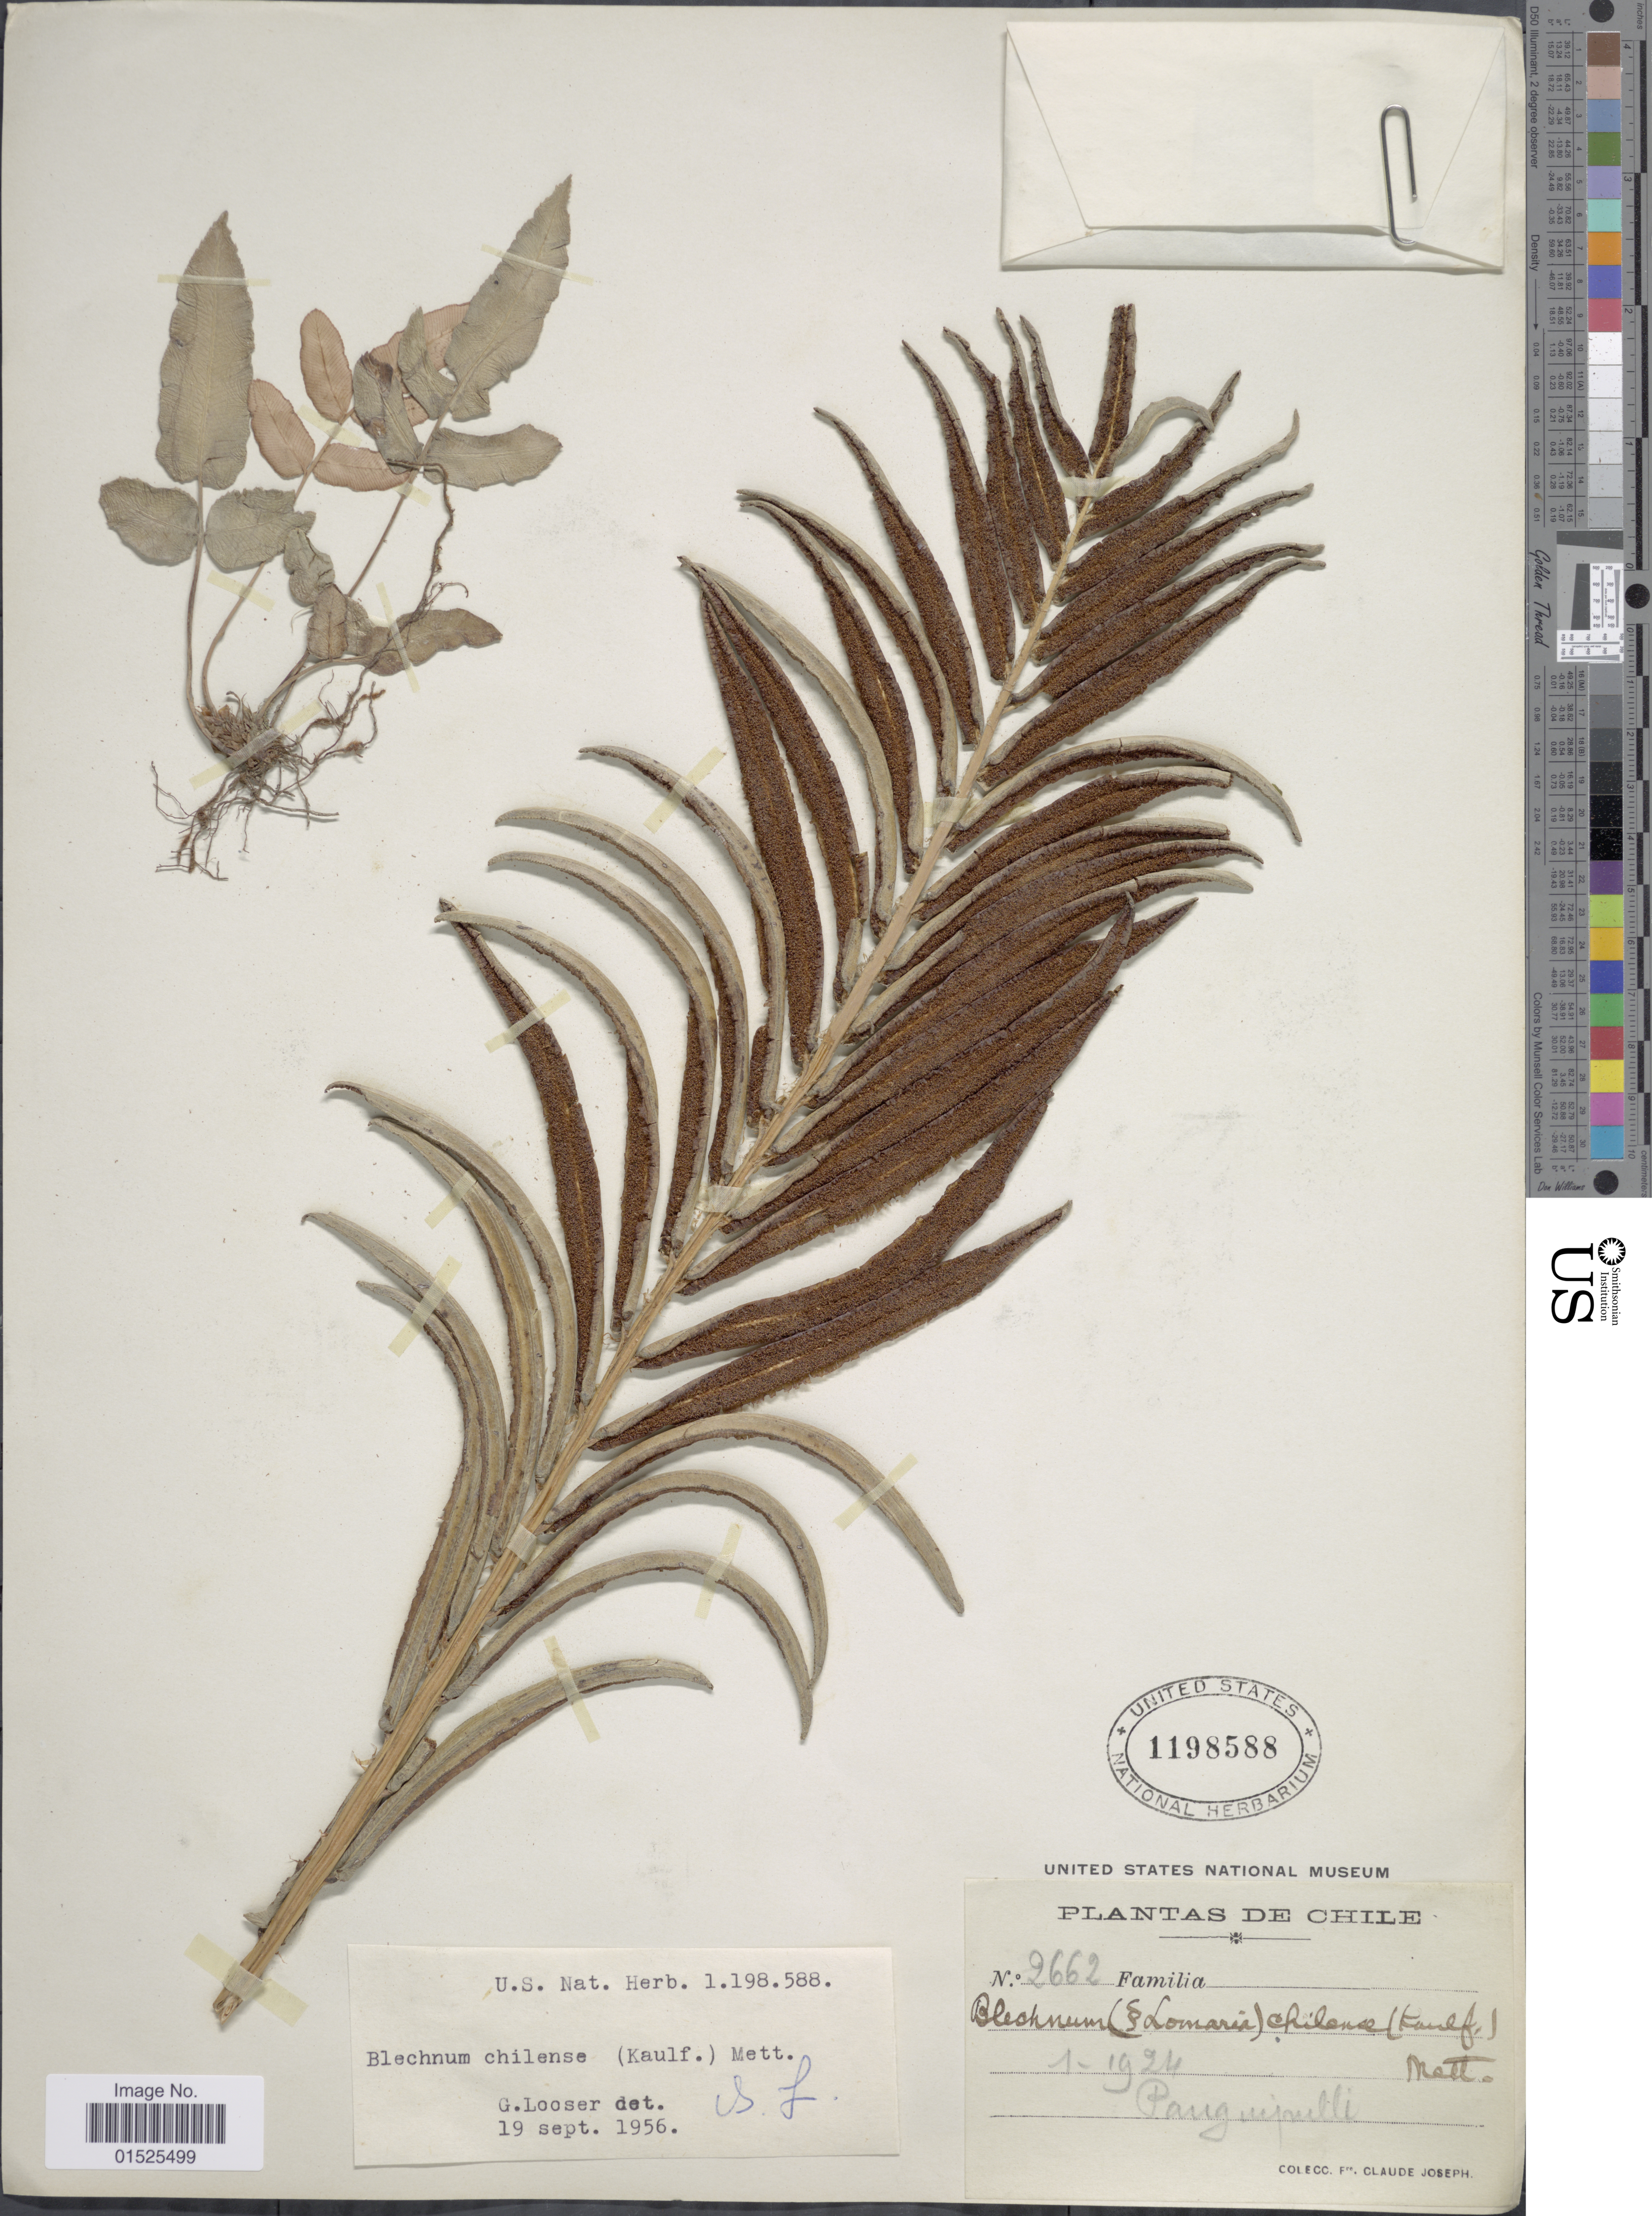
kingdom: Plantae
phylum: Tracheophyta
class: Polypodiopsida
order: Polypodiales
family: Blechnaceae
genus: Blechnum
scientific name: Blechnum chilense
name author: (Kaulf.) Mett.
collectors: Frere Claude Joseph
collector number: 2662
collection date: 1924-01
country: Chile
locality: Panguipulli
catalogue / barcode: US 1198588